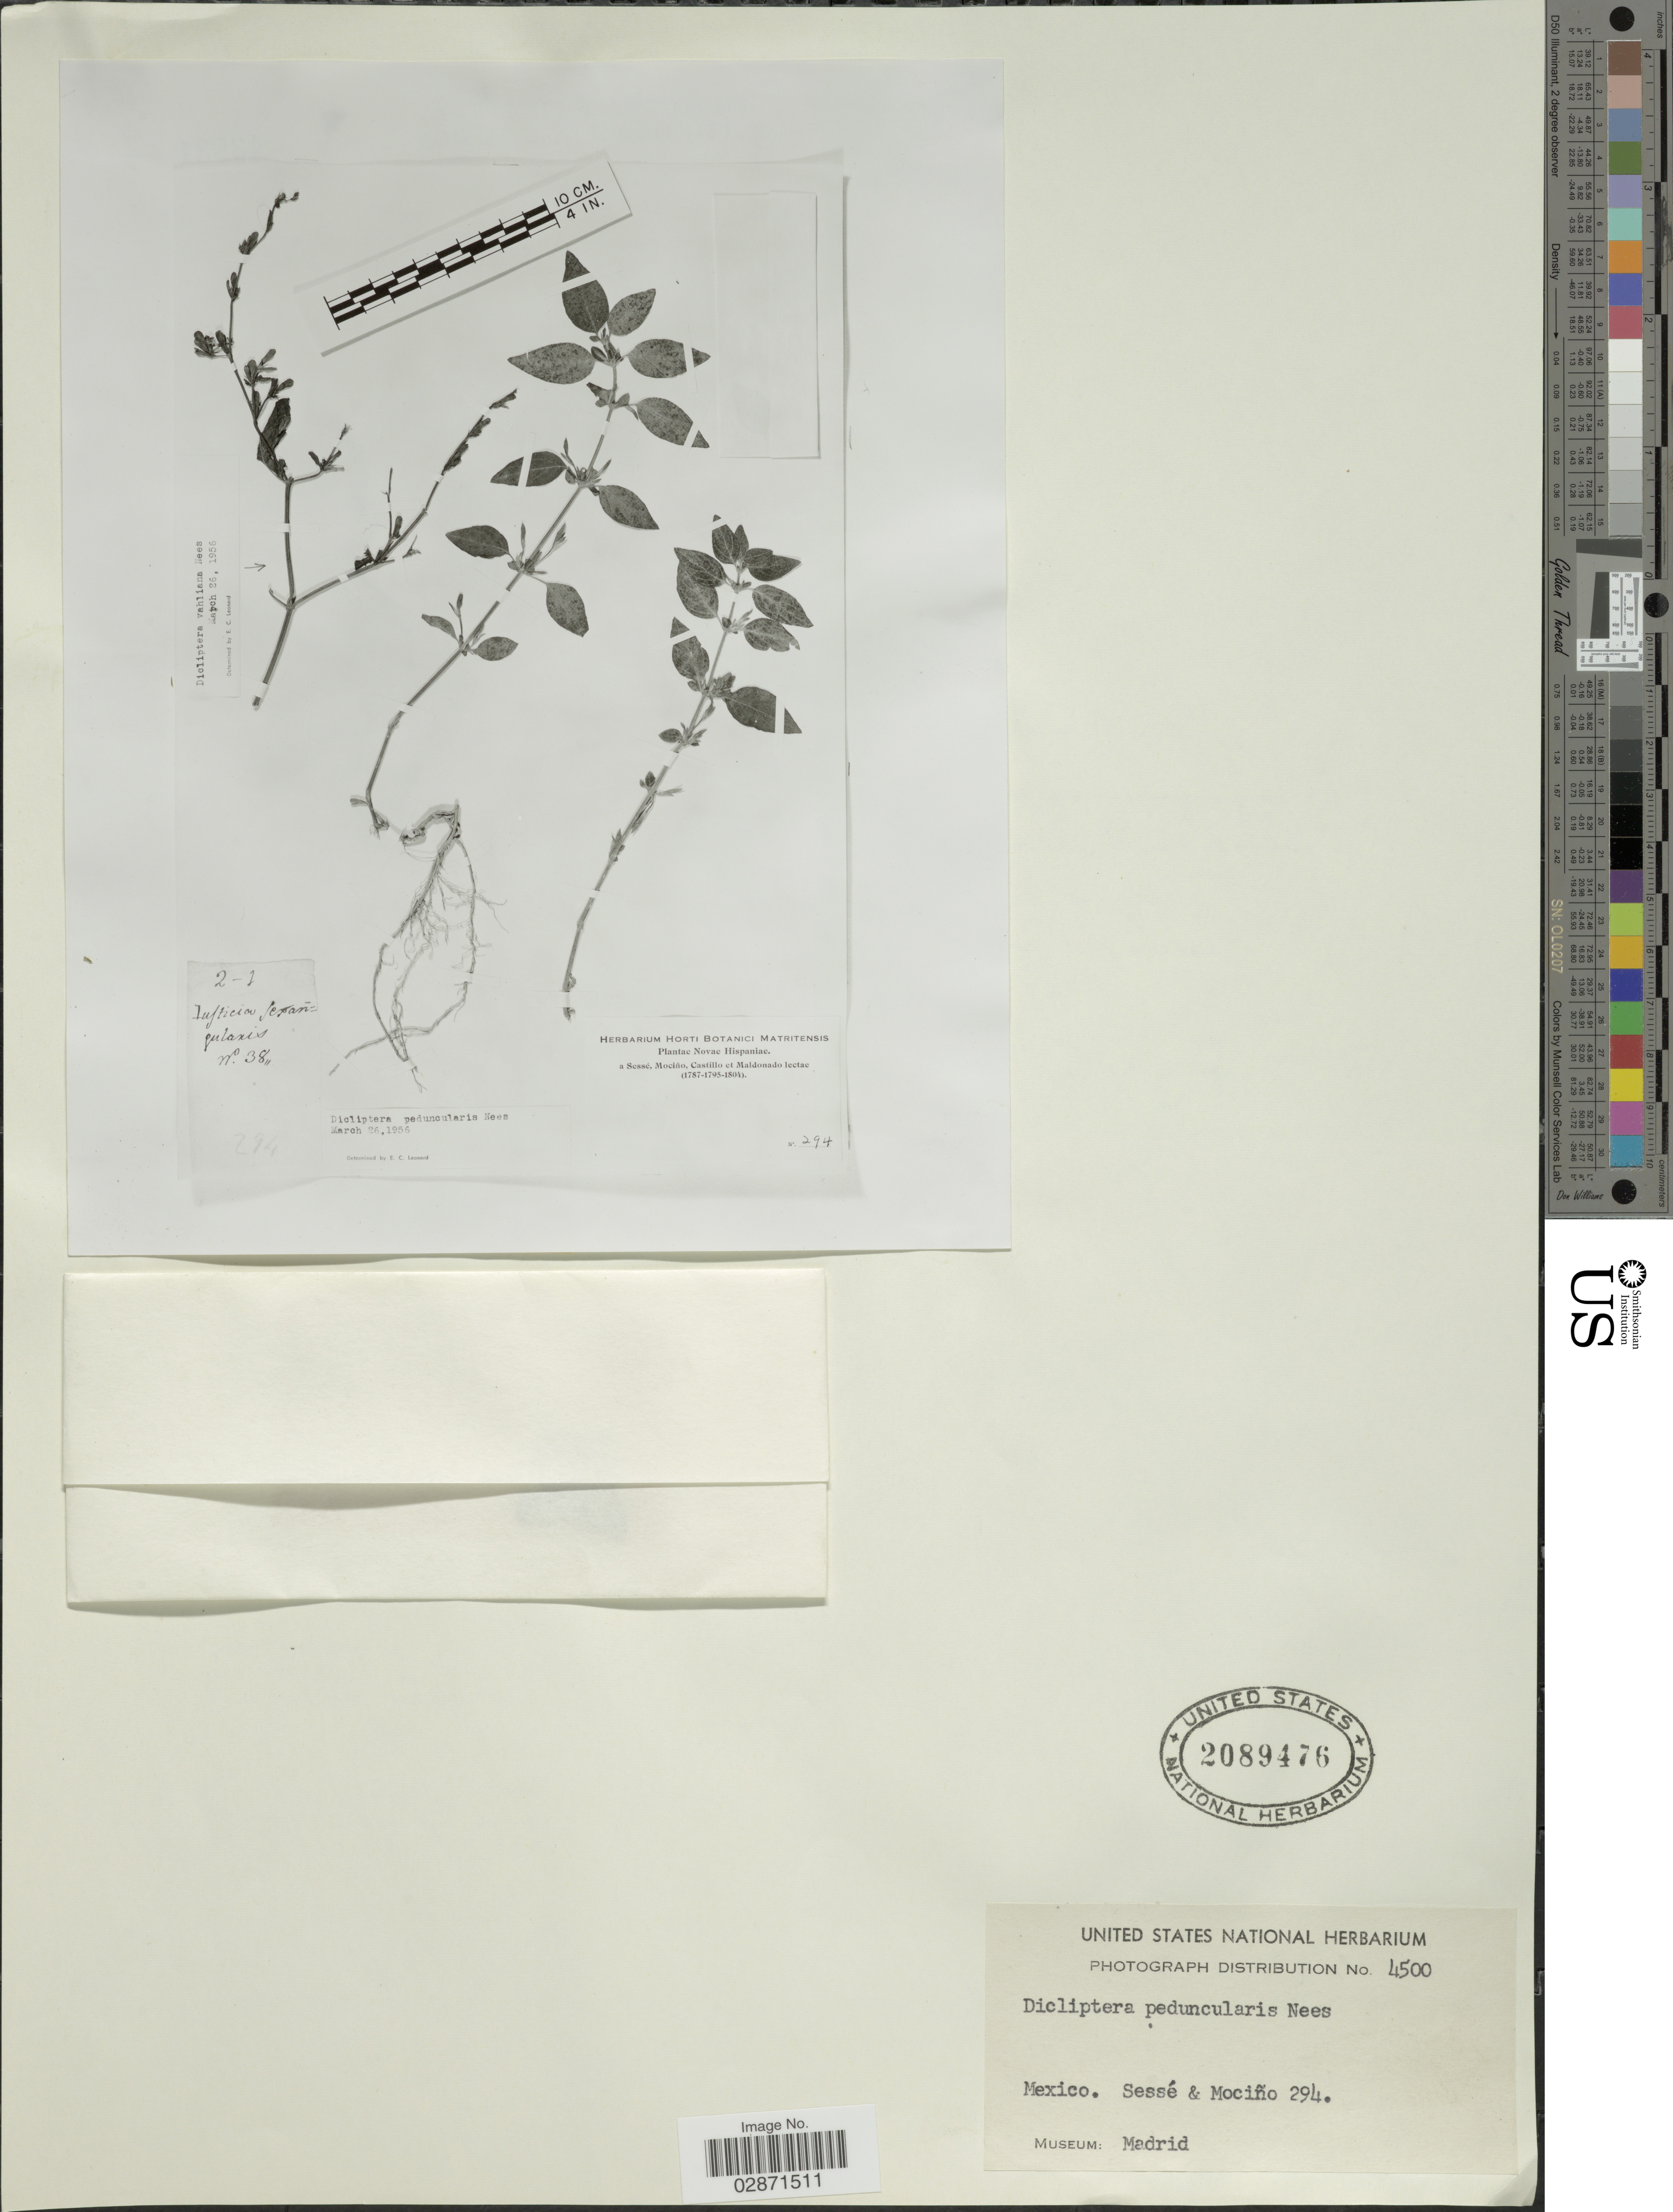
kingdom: Plantae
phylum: Tracheophyta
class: Magnoliopsida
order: Lamiales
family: Acanthaceae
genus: Dicliptera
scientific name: Dicliptera peduncularis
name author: Nees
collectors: Sessé, --, Mociño, Castillo, -- & Maldonado, --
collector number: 294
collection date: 1787/1804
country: Mexico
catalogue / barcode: US 2089476